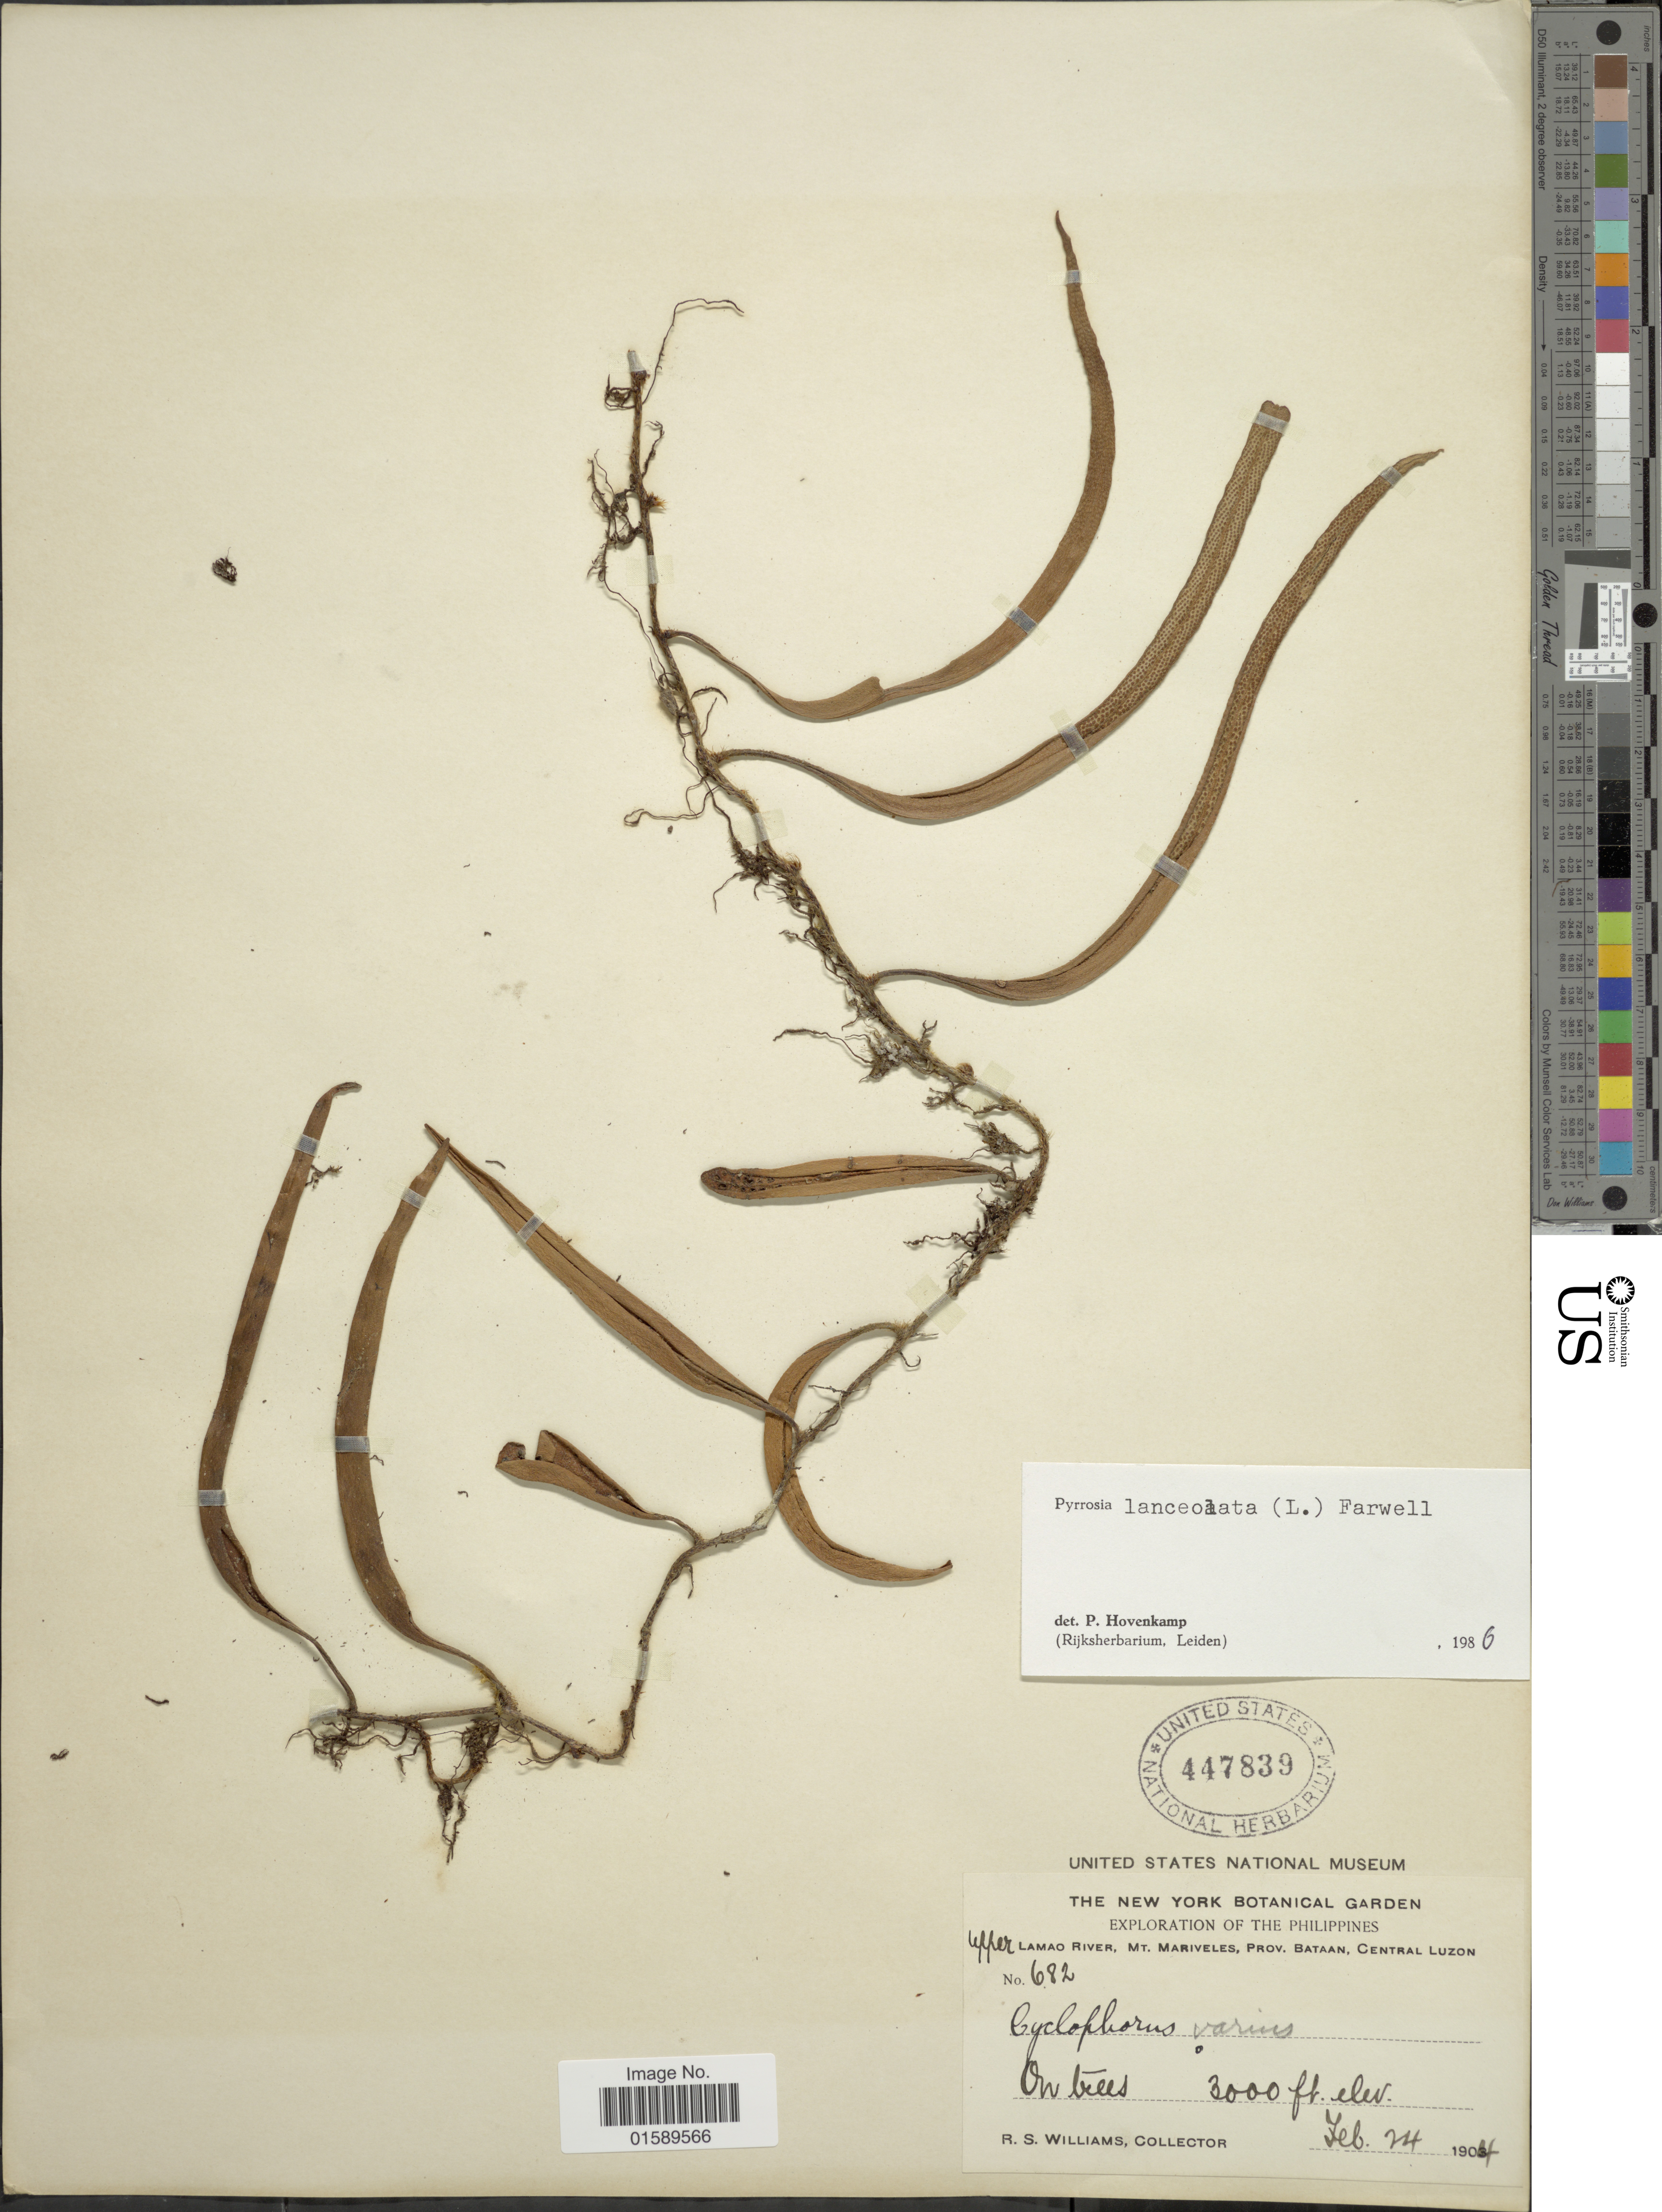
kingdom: Plantae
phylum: Tracheophyta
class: Polypodiopsida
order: Polypodiales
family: Polypodiaceae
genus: Pyrrosia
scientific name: Pyrrosia lanceolata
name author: (L.) Farw.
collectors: R. S. Williams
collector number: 682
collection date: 1904-02-24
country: Philippines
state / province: Central Luzon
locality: Upper Lamao River, Mt. Mariveles, Prov. Bataan, Central Luzon.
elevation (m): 914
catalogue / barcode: US 447839